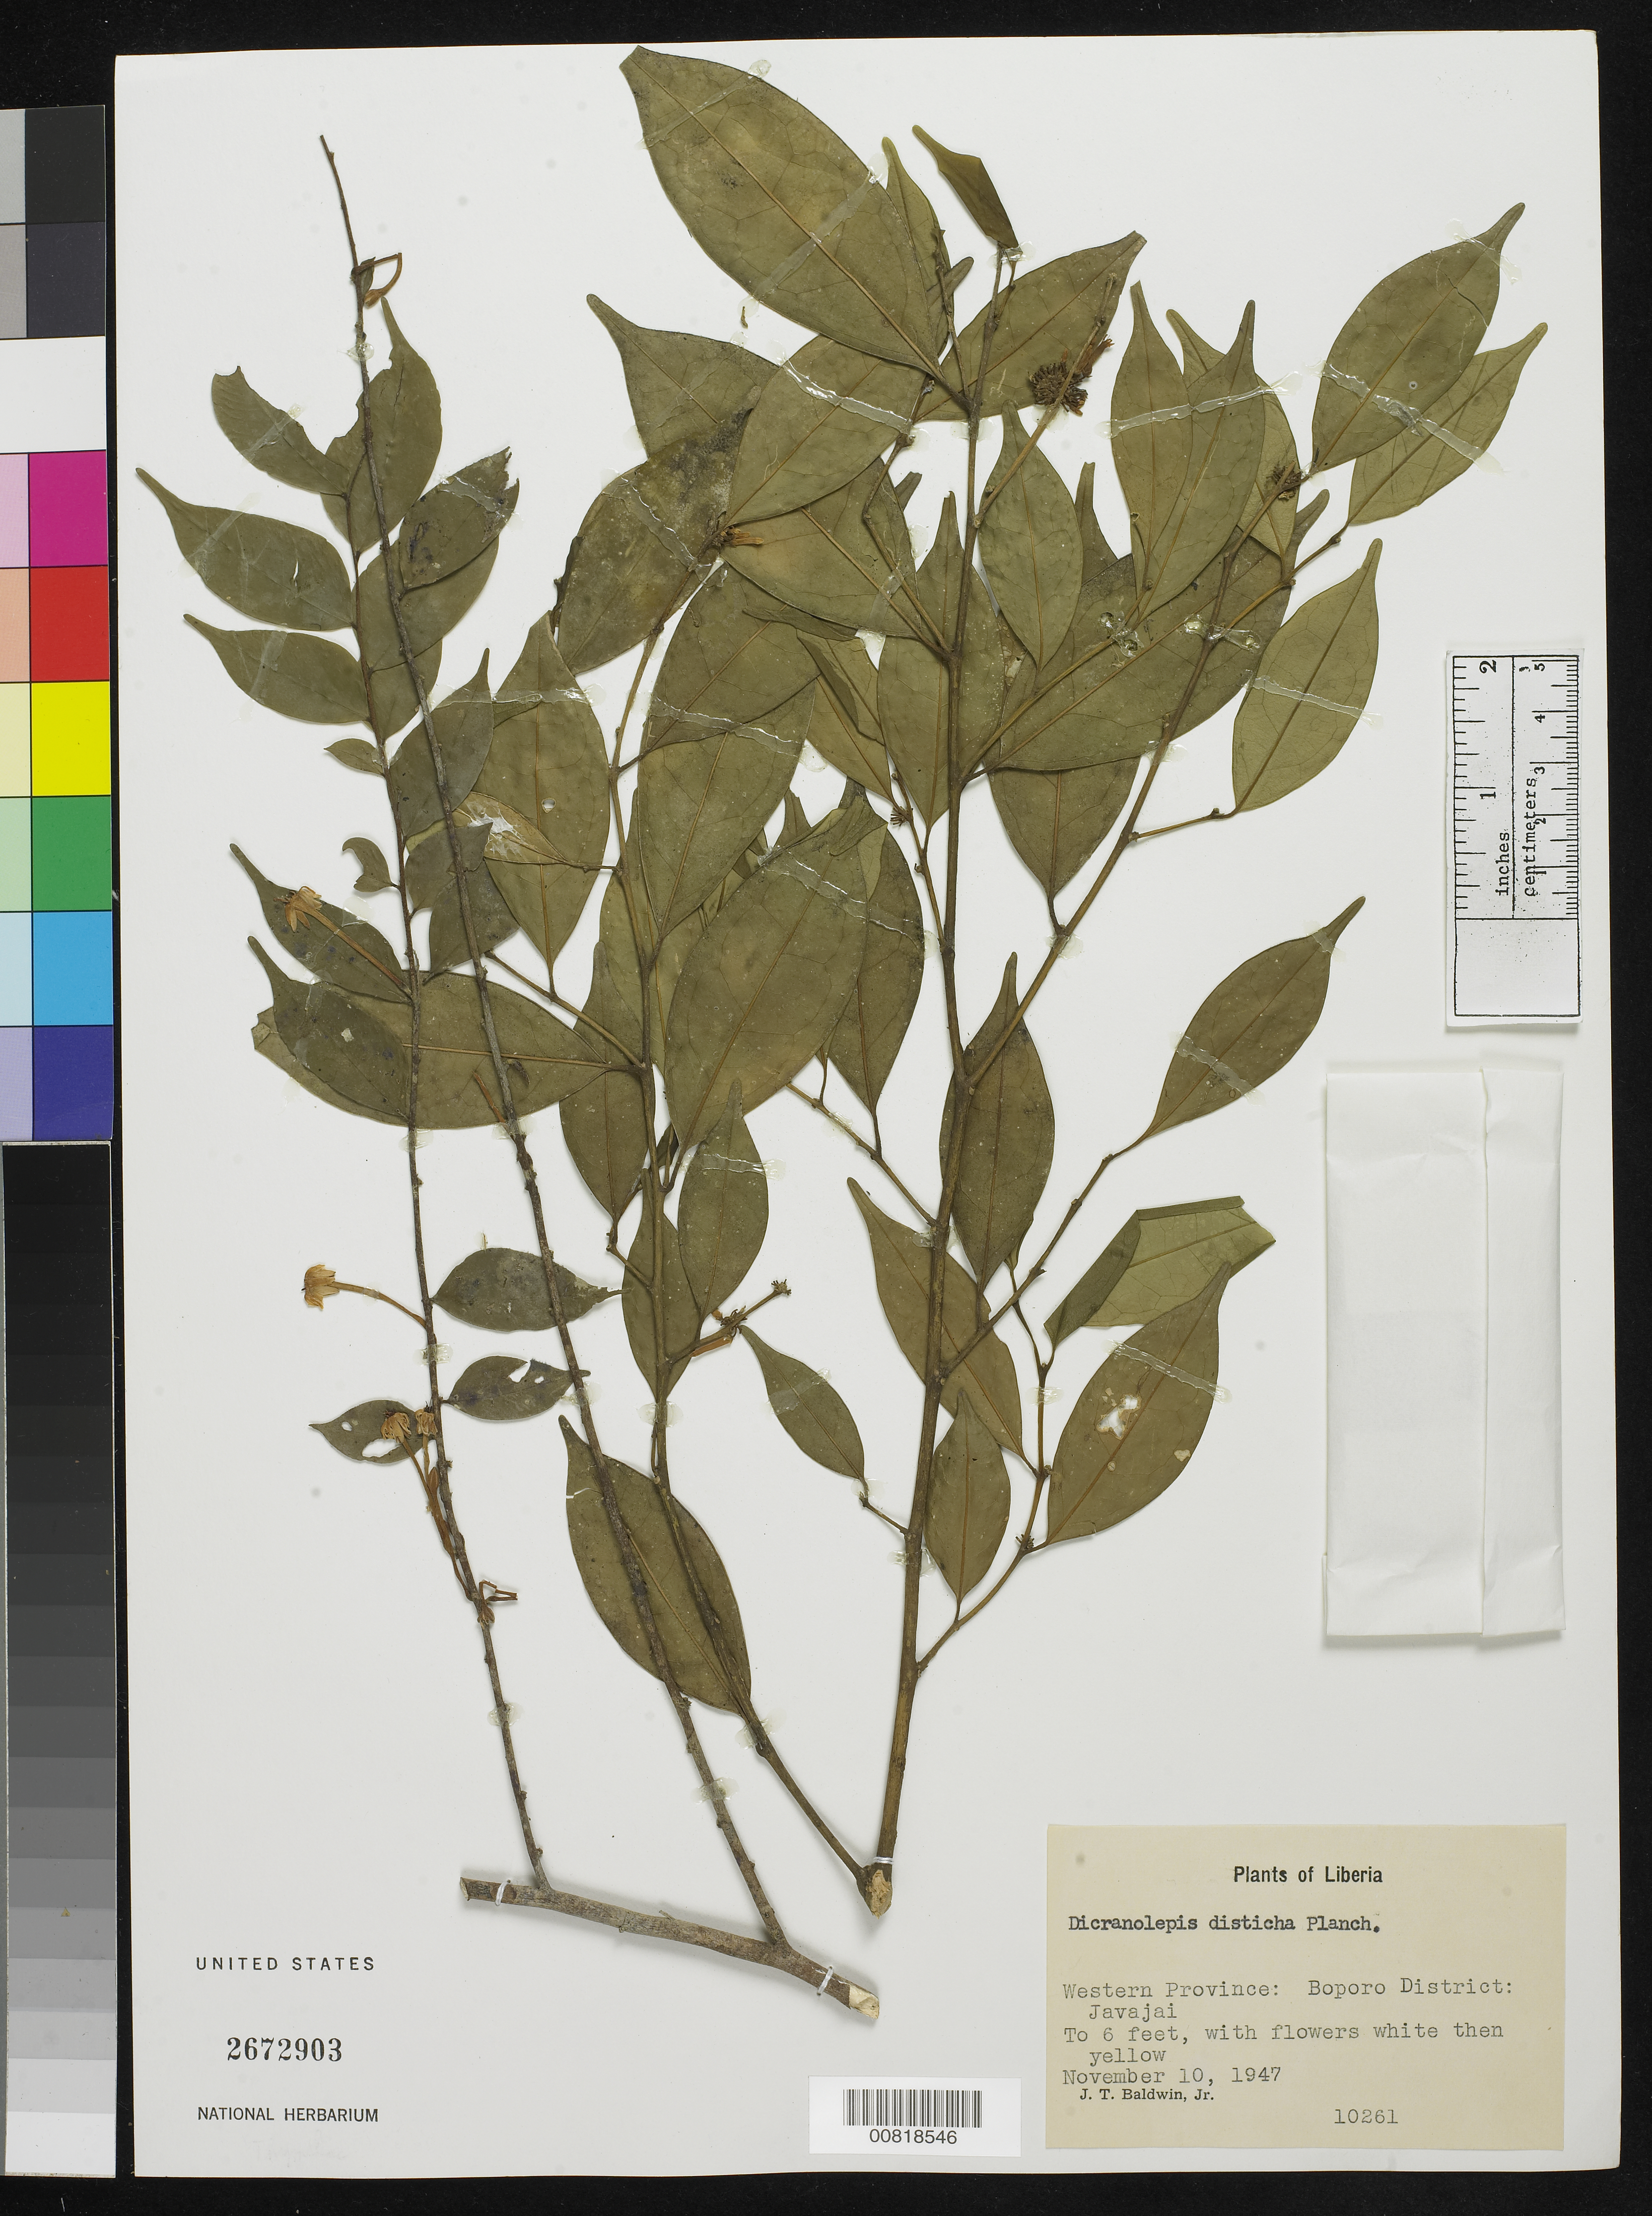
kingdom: Plantae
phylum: Tracheophyta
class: Magnoliopsida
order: Malvales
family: Thymelaeaceae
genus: Dicranolepis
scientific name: Dicranolepis disticha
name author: Planch.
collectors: J. T. Baldwin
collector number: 10261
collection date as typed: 10 Nov 1947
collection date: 1947-11-10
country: Liberia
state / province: Gbarpolu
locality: Western Province: Boporo District, Javajai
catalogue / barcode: US 2672903